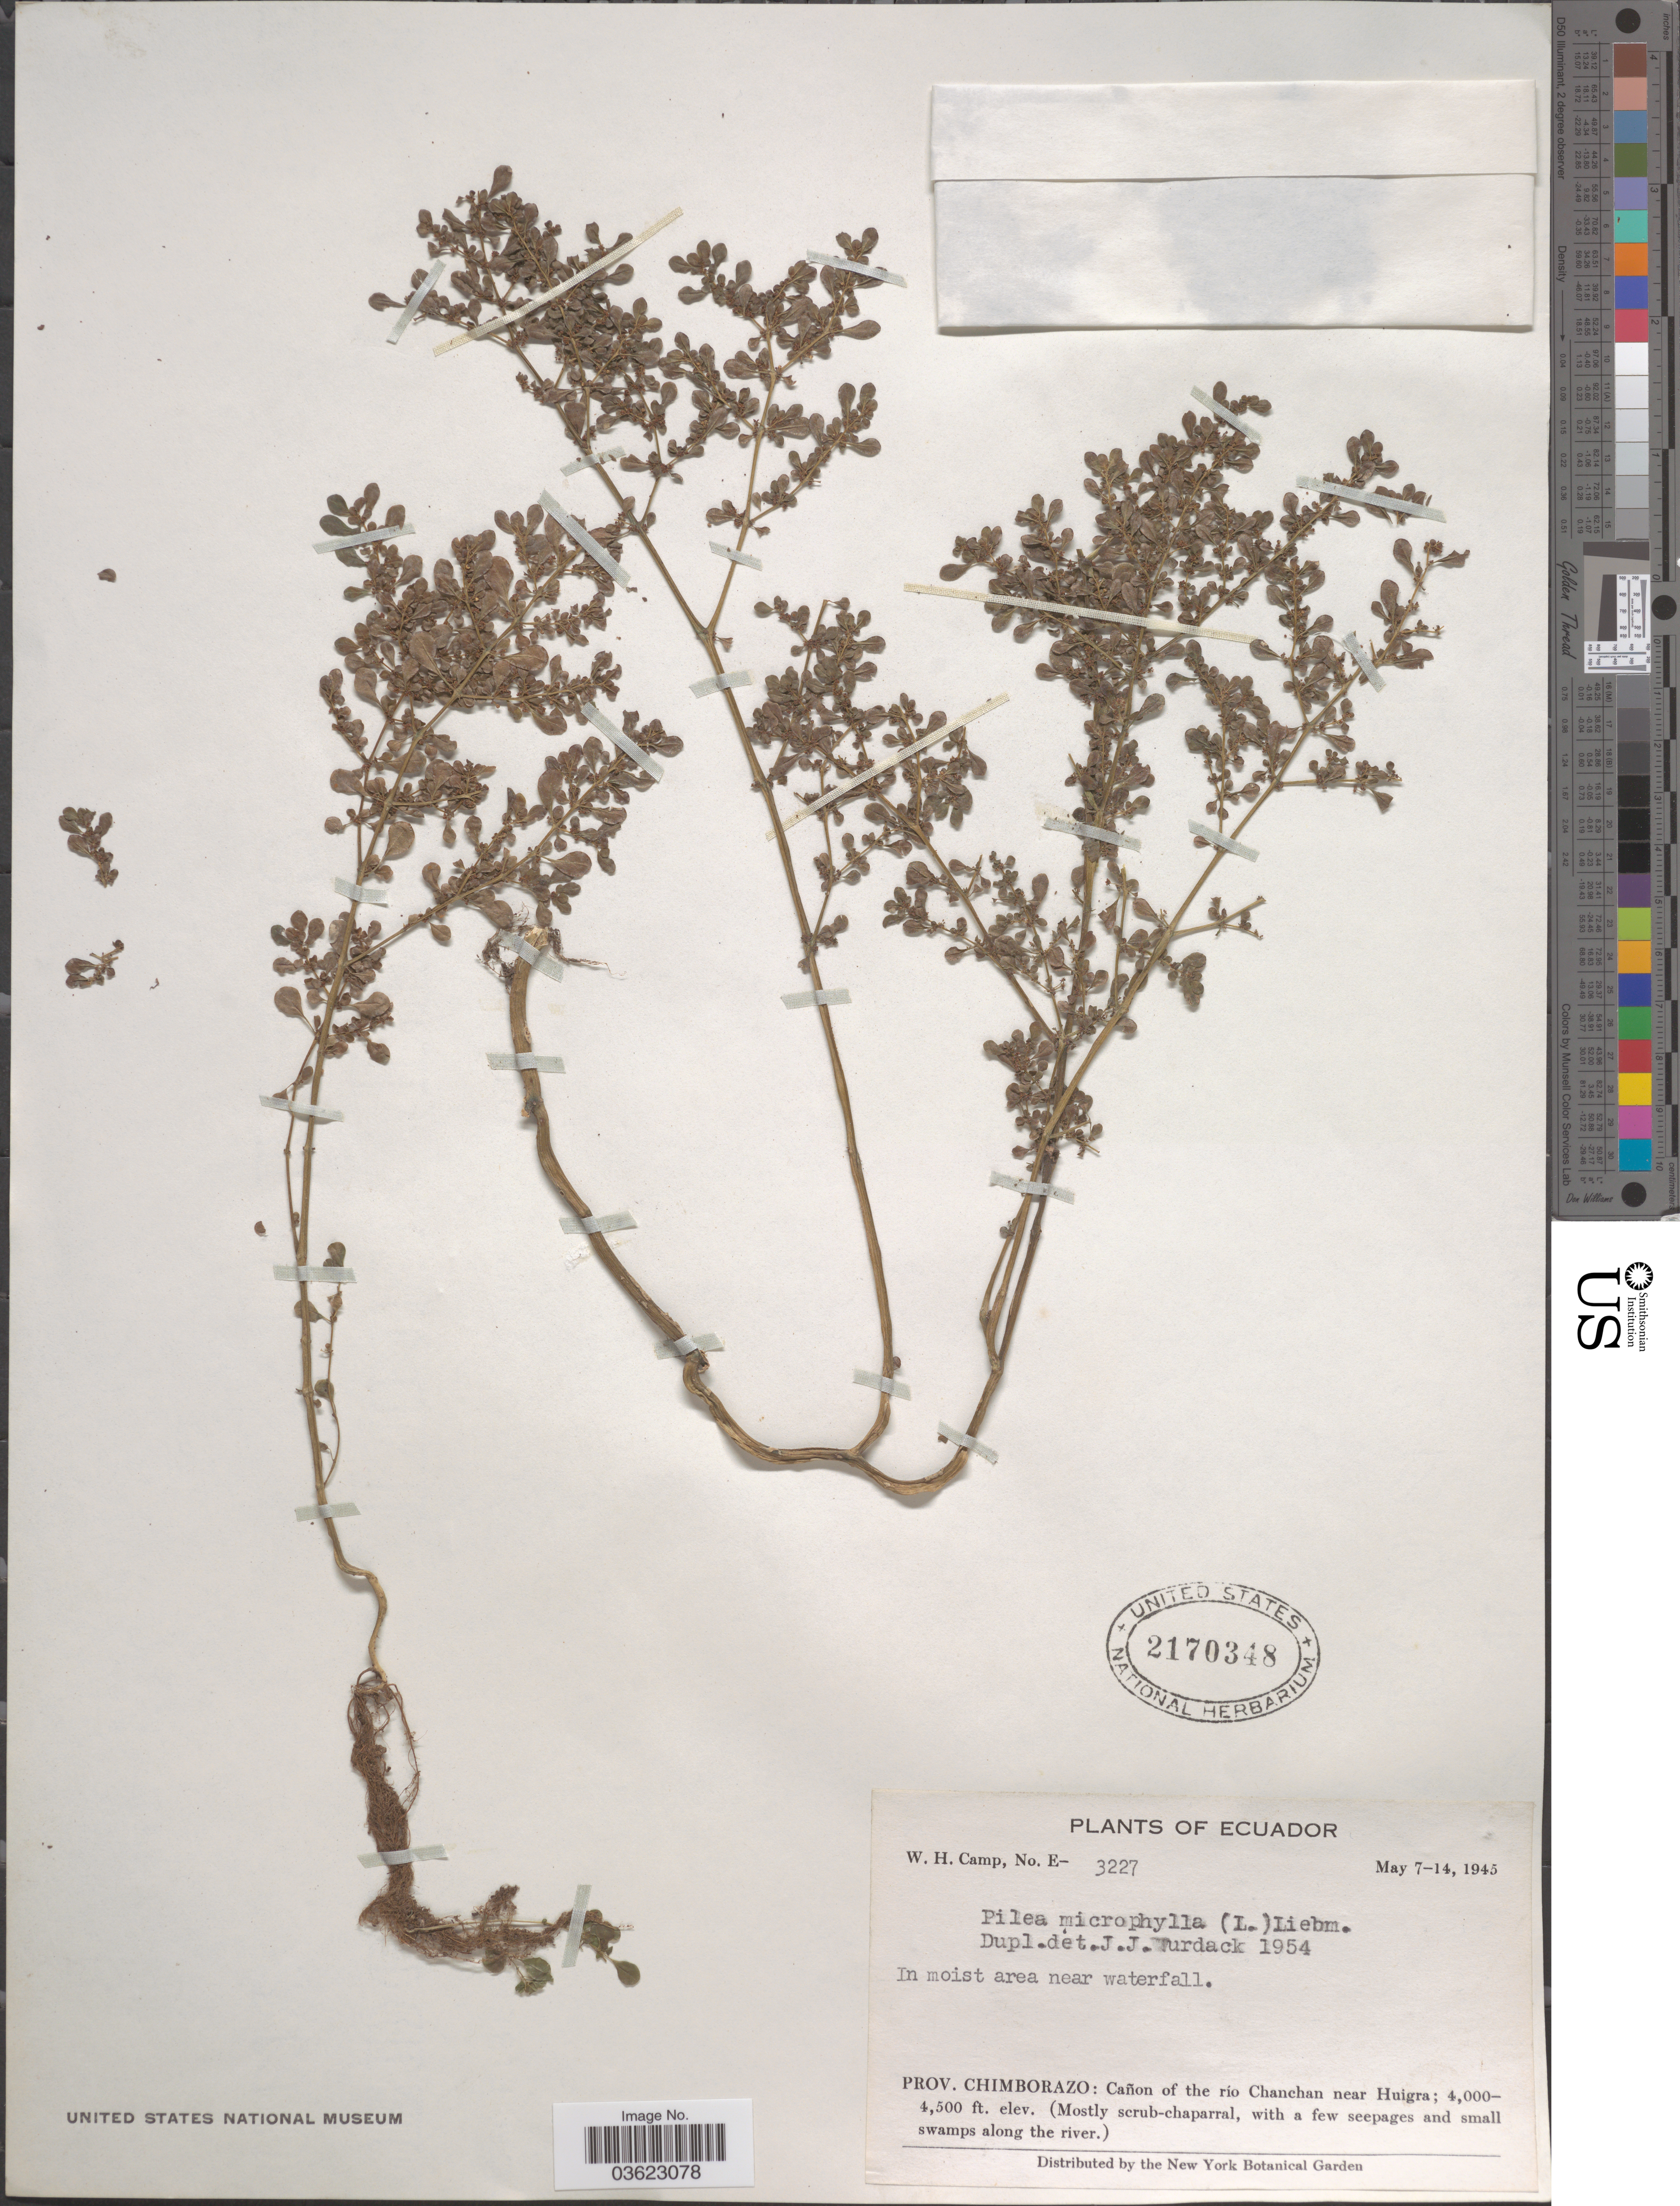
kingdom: Plantae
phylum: Tracheophyta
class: Magnoliopsida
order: Rosales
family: Urticaceae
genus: Pilea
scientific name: Pilea microphylla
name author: (L.) Liebm.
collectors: W. H. Camp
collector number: E-3227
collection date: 1945-05-07/1945-05-14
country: Ecuador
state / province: Chimborazo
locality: Cañon of the río Chanchan near Huigra.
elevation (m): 1219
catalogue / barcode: US 2170348